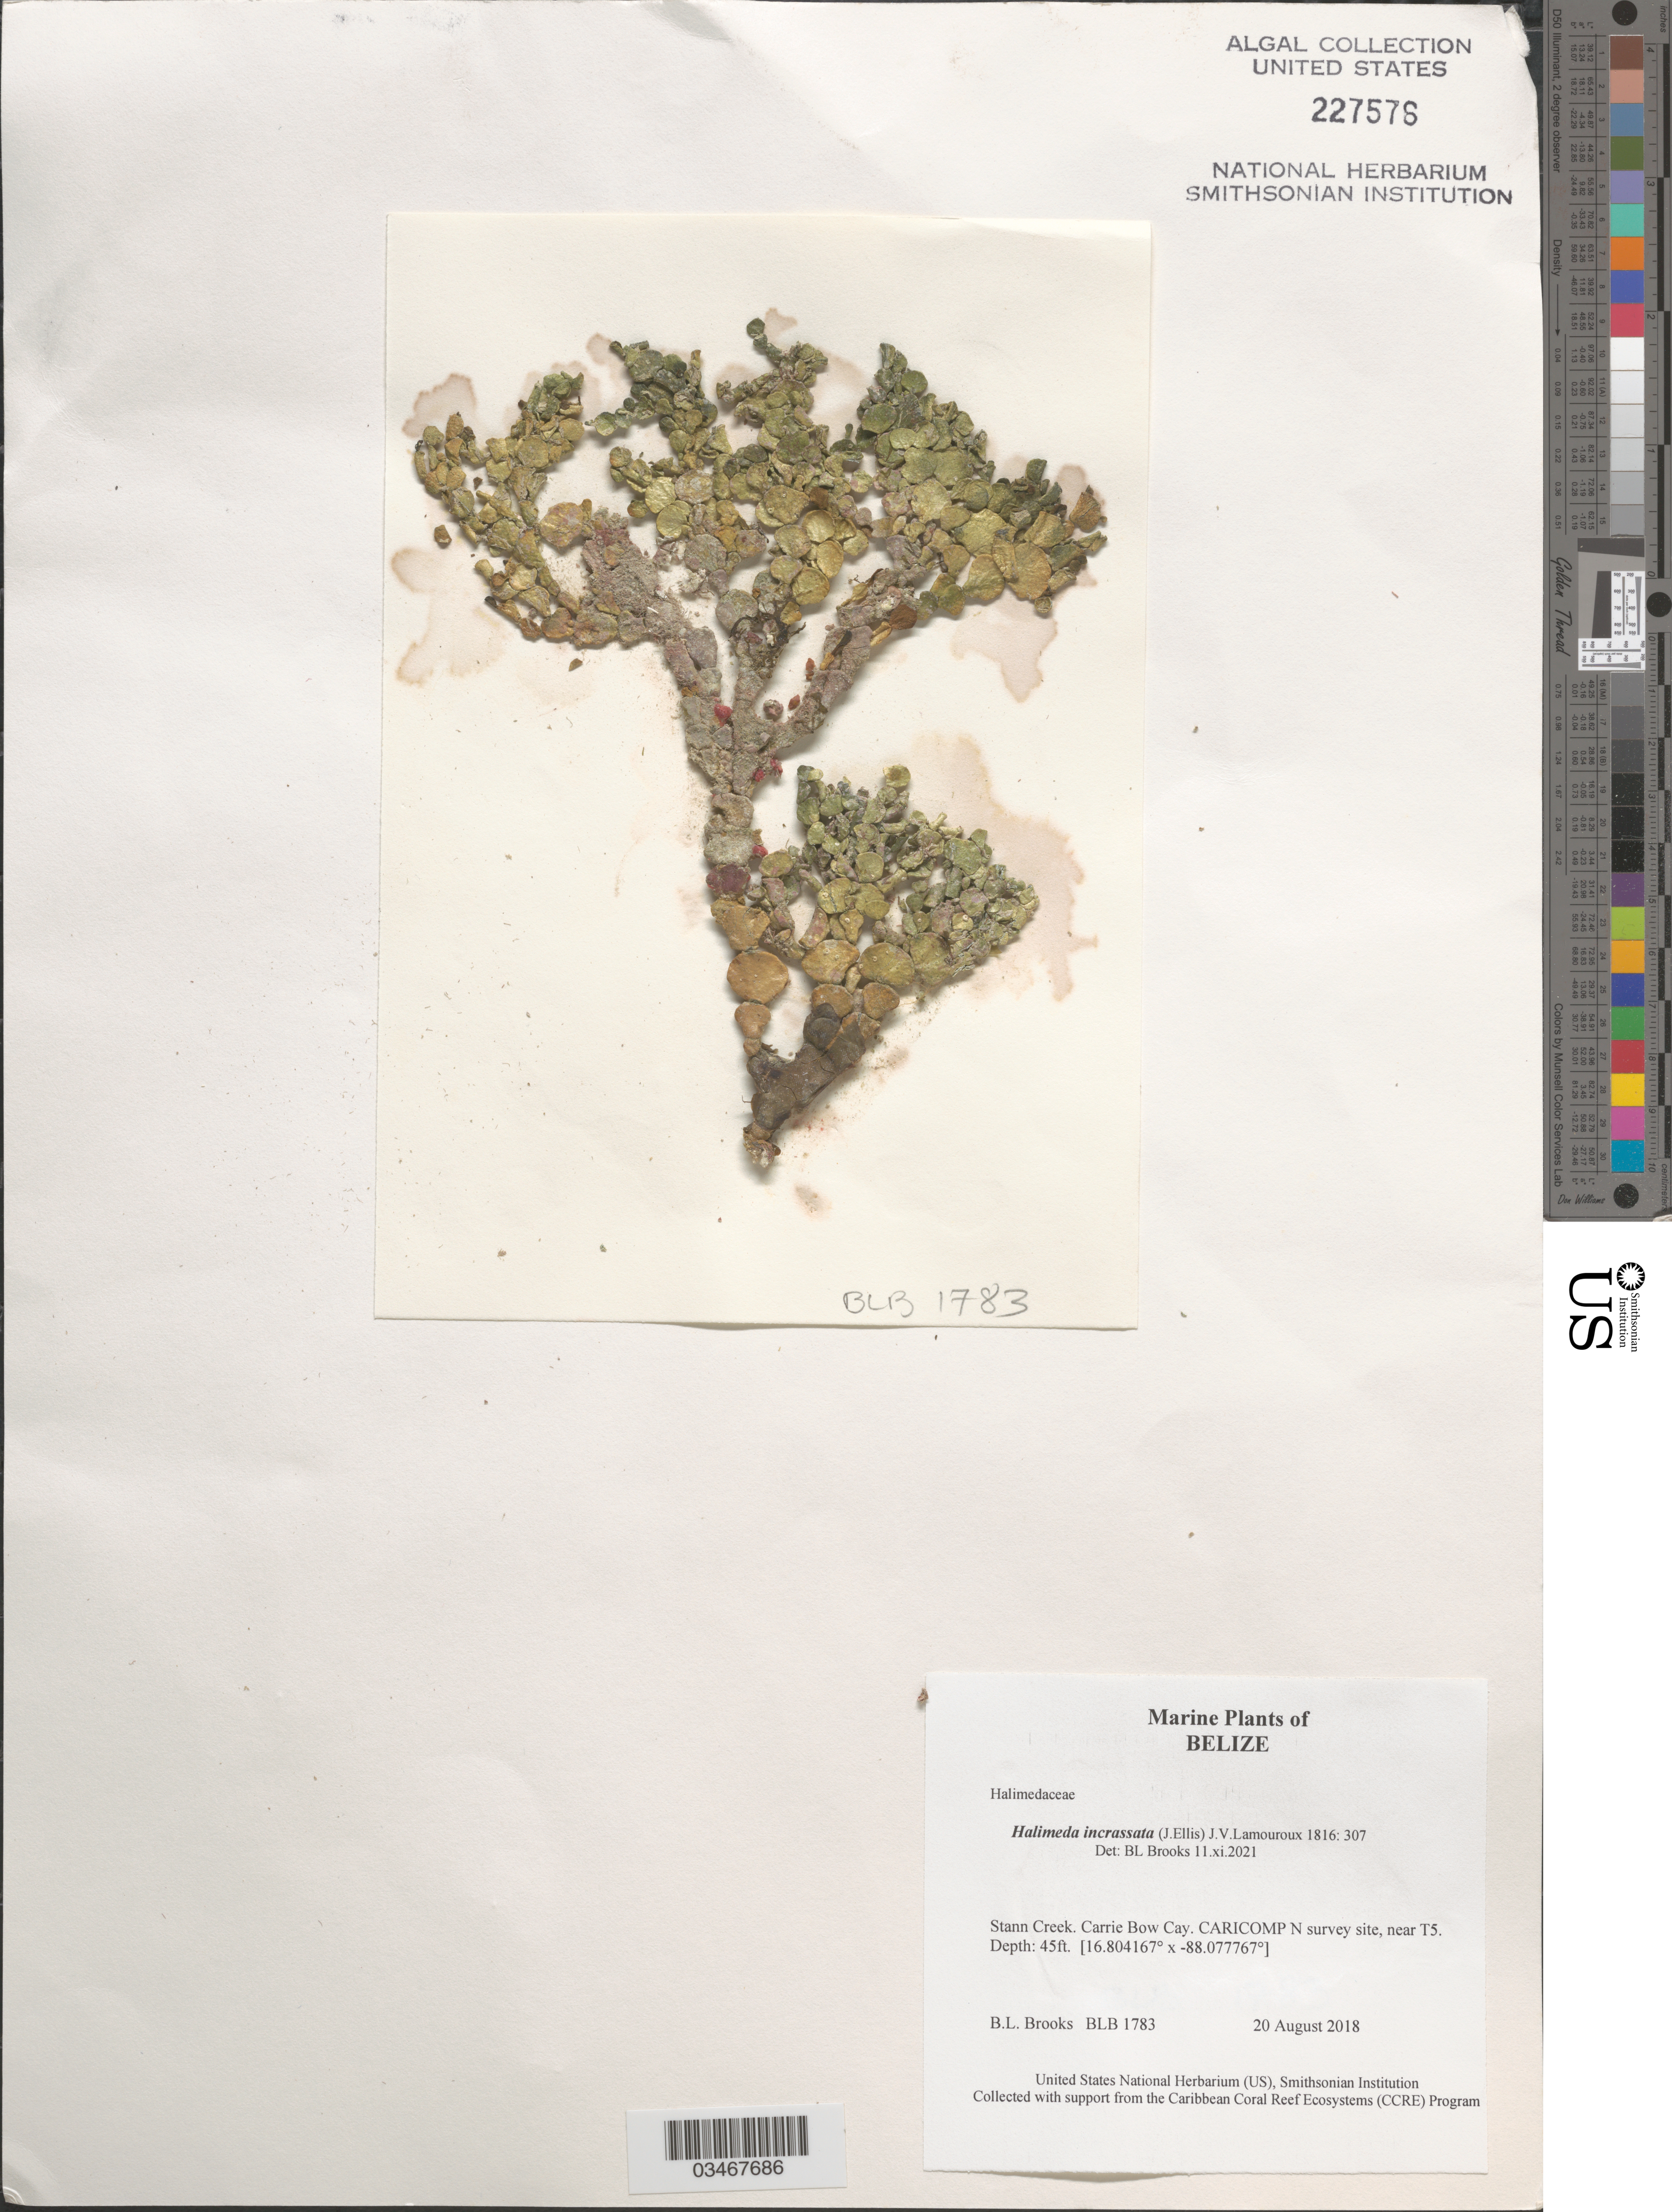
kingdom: Plantae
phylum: Chlorophyta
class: Ulvophyceae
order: Bryopsidales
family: Halimedaceae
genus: Halimeda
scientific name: Halimeda incrassata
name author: (J. Ellis) J.V.Lamouroux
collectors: B. Brooks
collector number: BLB 1783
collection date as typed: Transcribed d/m/y: 20/8/2018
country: Belize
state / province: Stann Creek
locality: Carrie Bow Cay. CARICOMP N survey site, near T5.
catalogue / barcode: US 227576